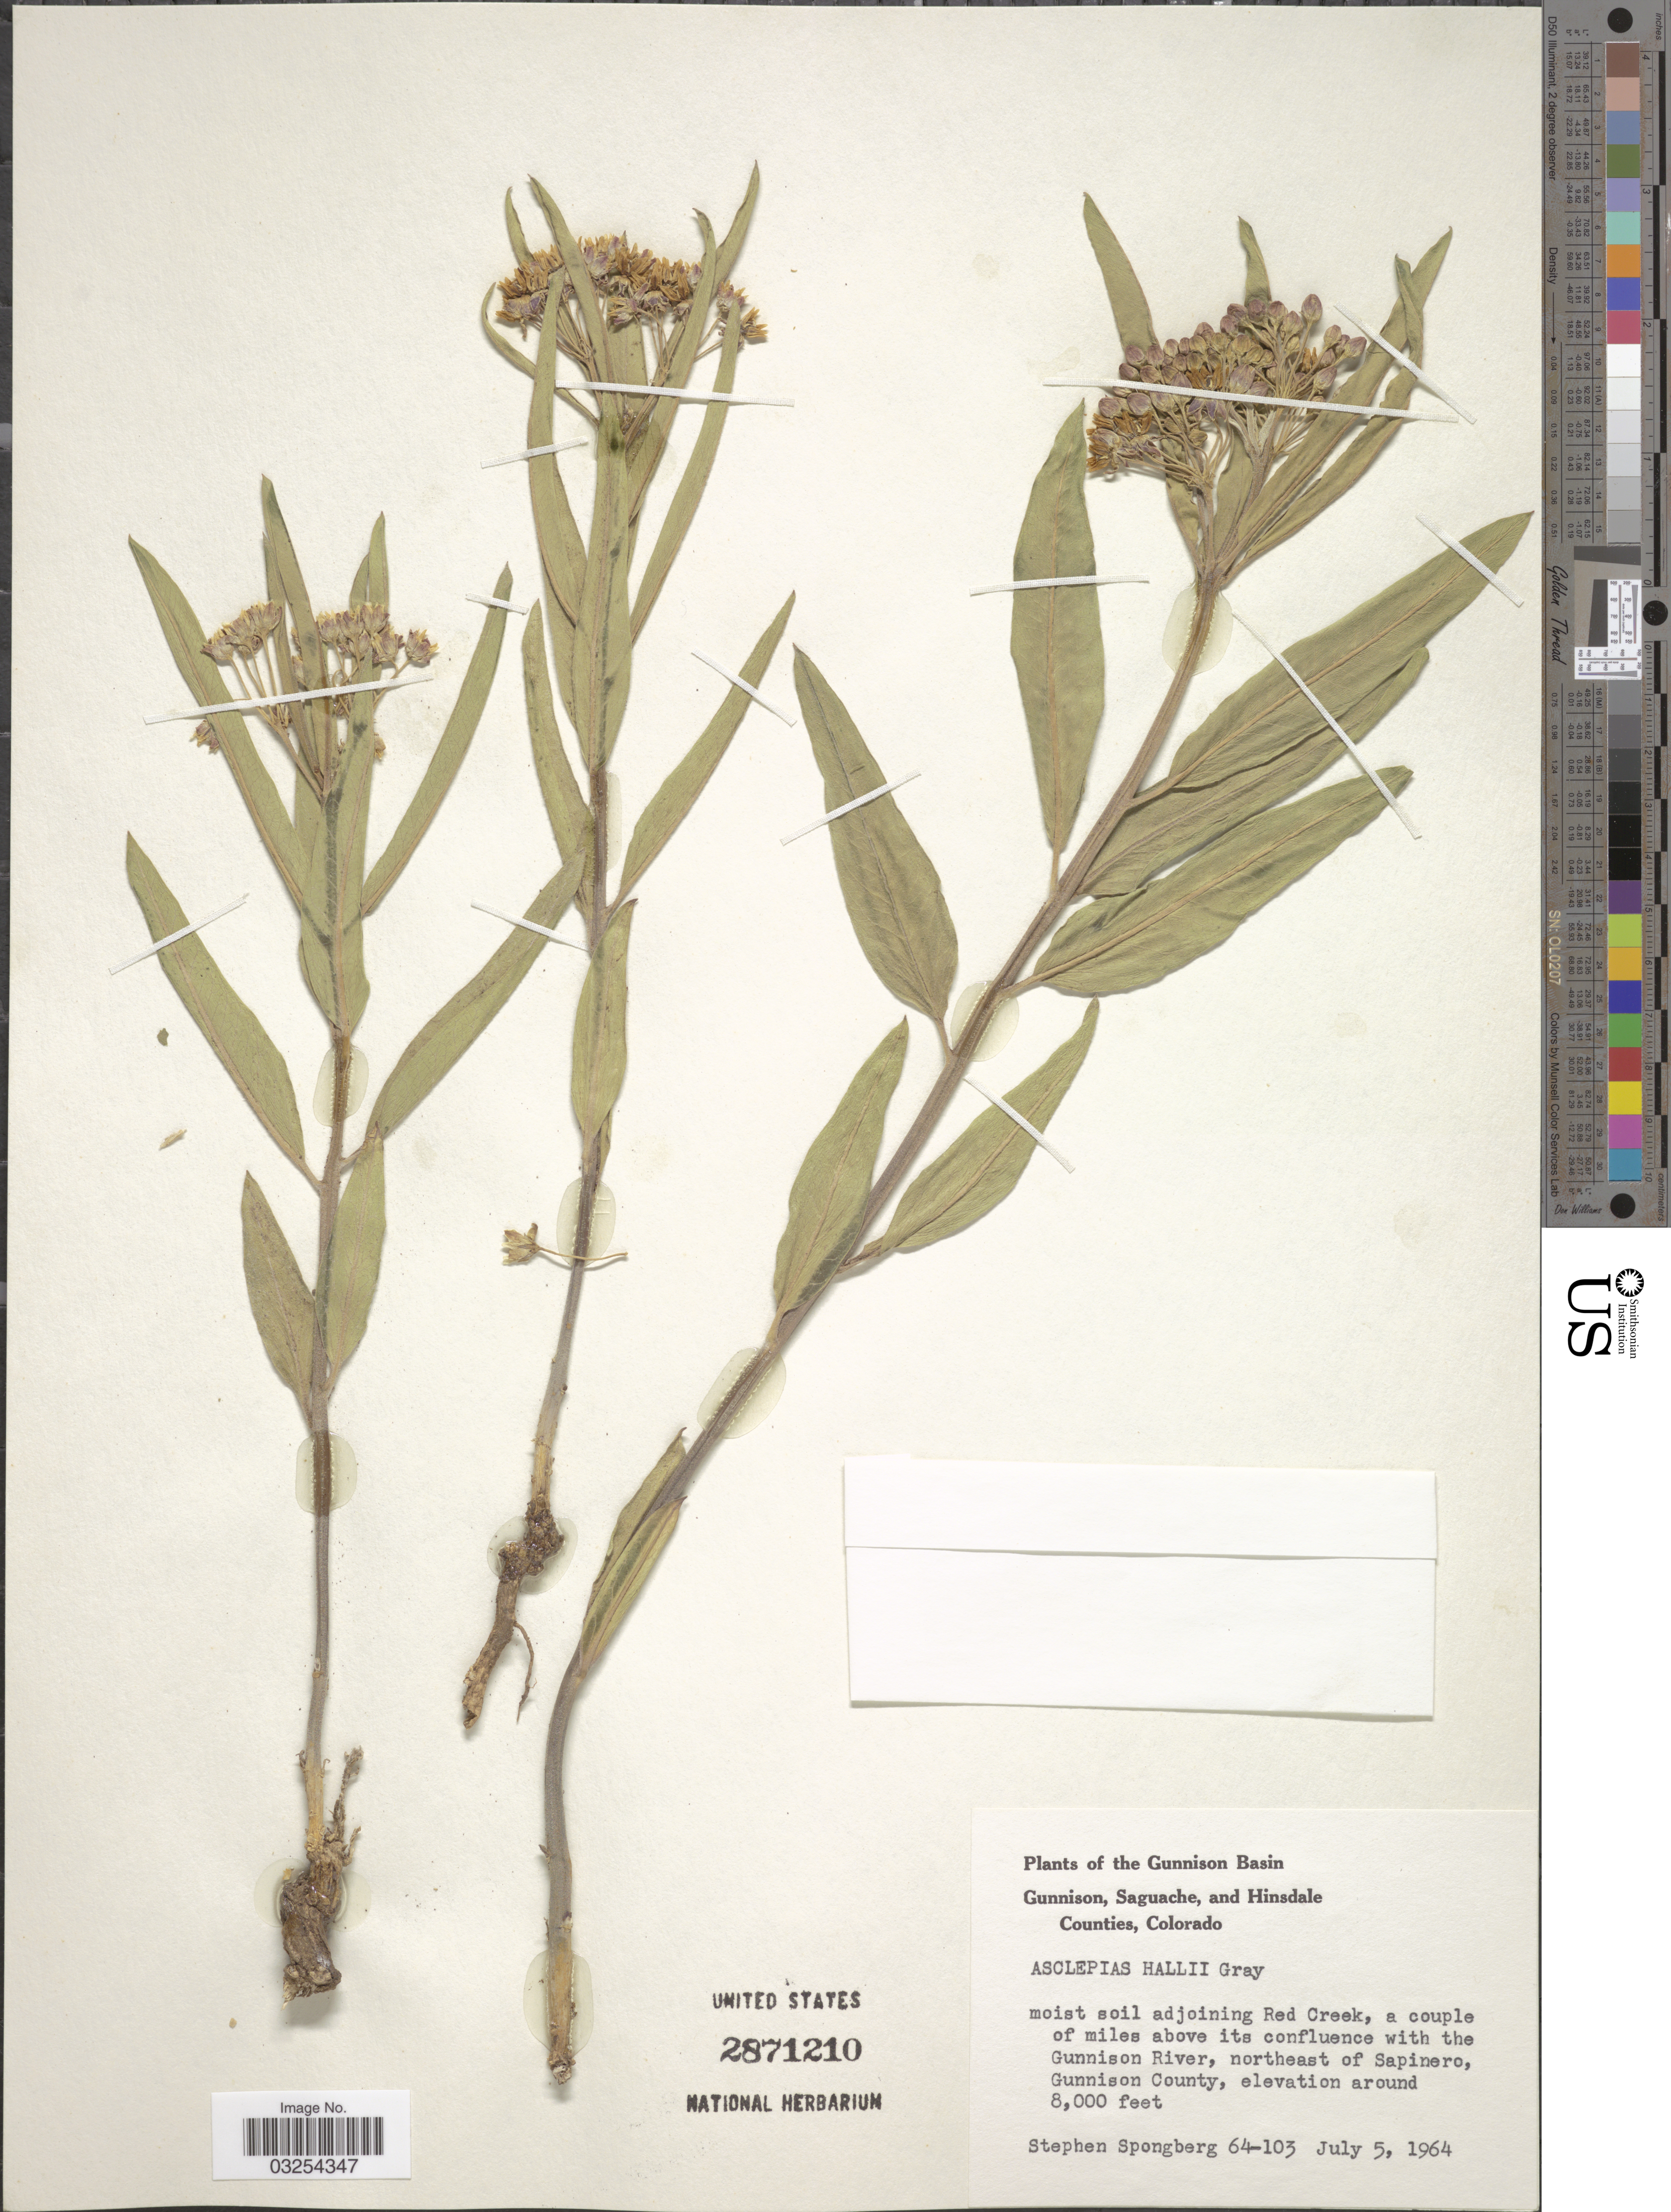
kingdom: Plantae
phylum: Tracheophyta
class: Magnoliopsida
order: Gentianales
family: Apocynaceae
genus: Asclepias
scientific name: Asclepias hallii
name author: A. Gray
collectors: S. A.Spongberg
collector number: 64-103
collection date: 1964-07-05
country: United States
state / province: Colorado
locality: Gunnison Basin. Adjoining Red Creek, a couple of miles above its confluence with the Gunnison River, northeast of Sapinero, Gunnison County.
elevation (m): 2438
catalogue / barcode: US 2871210